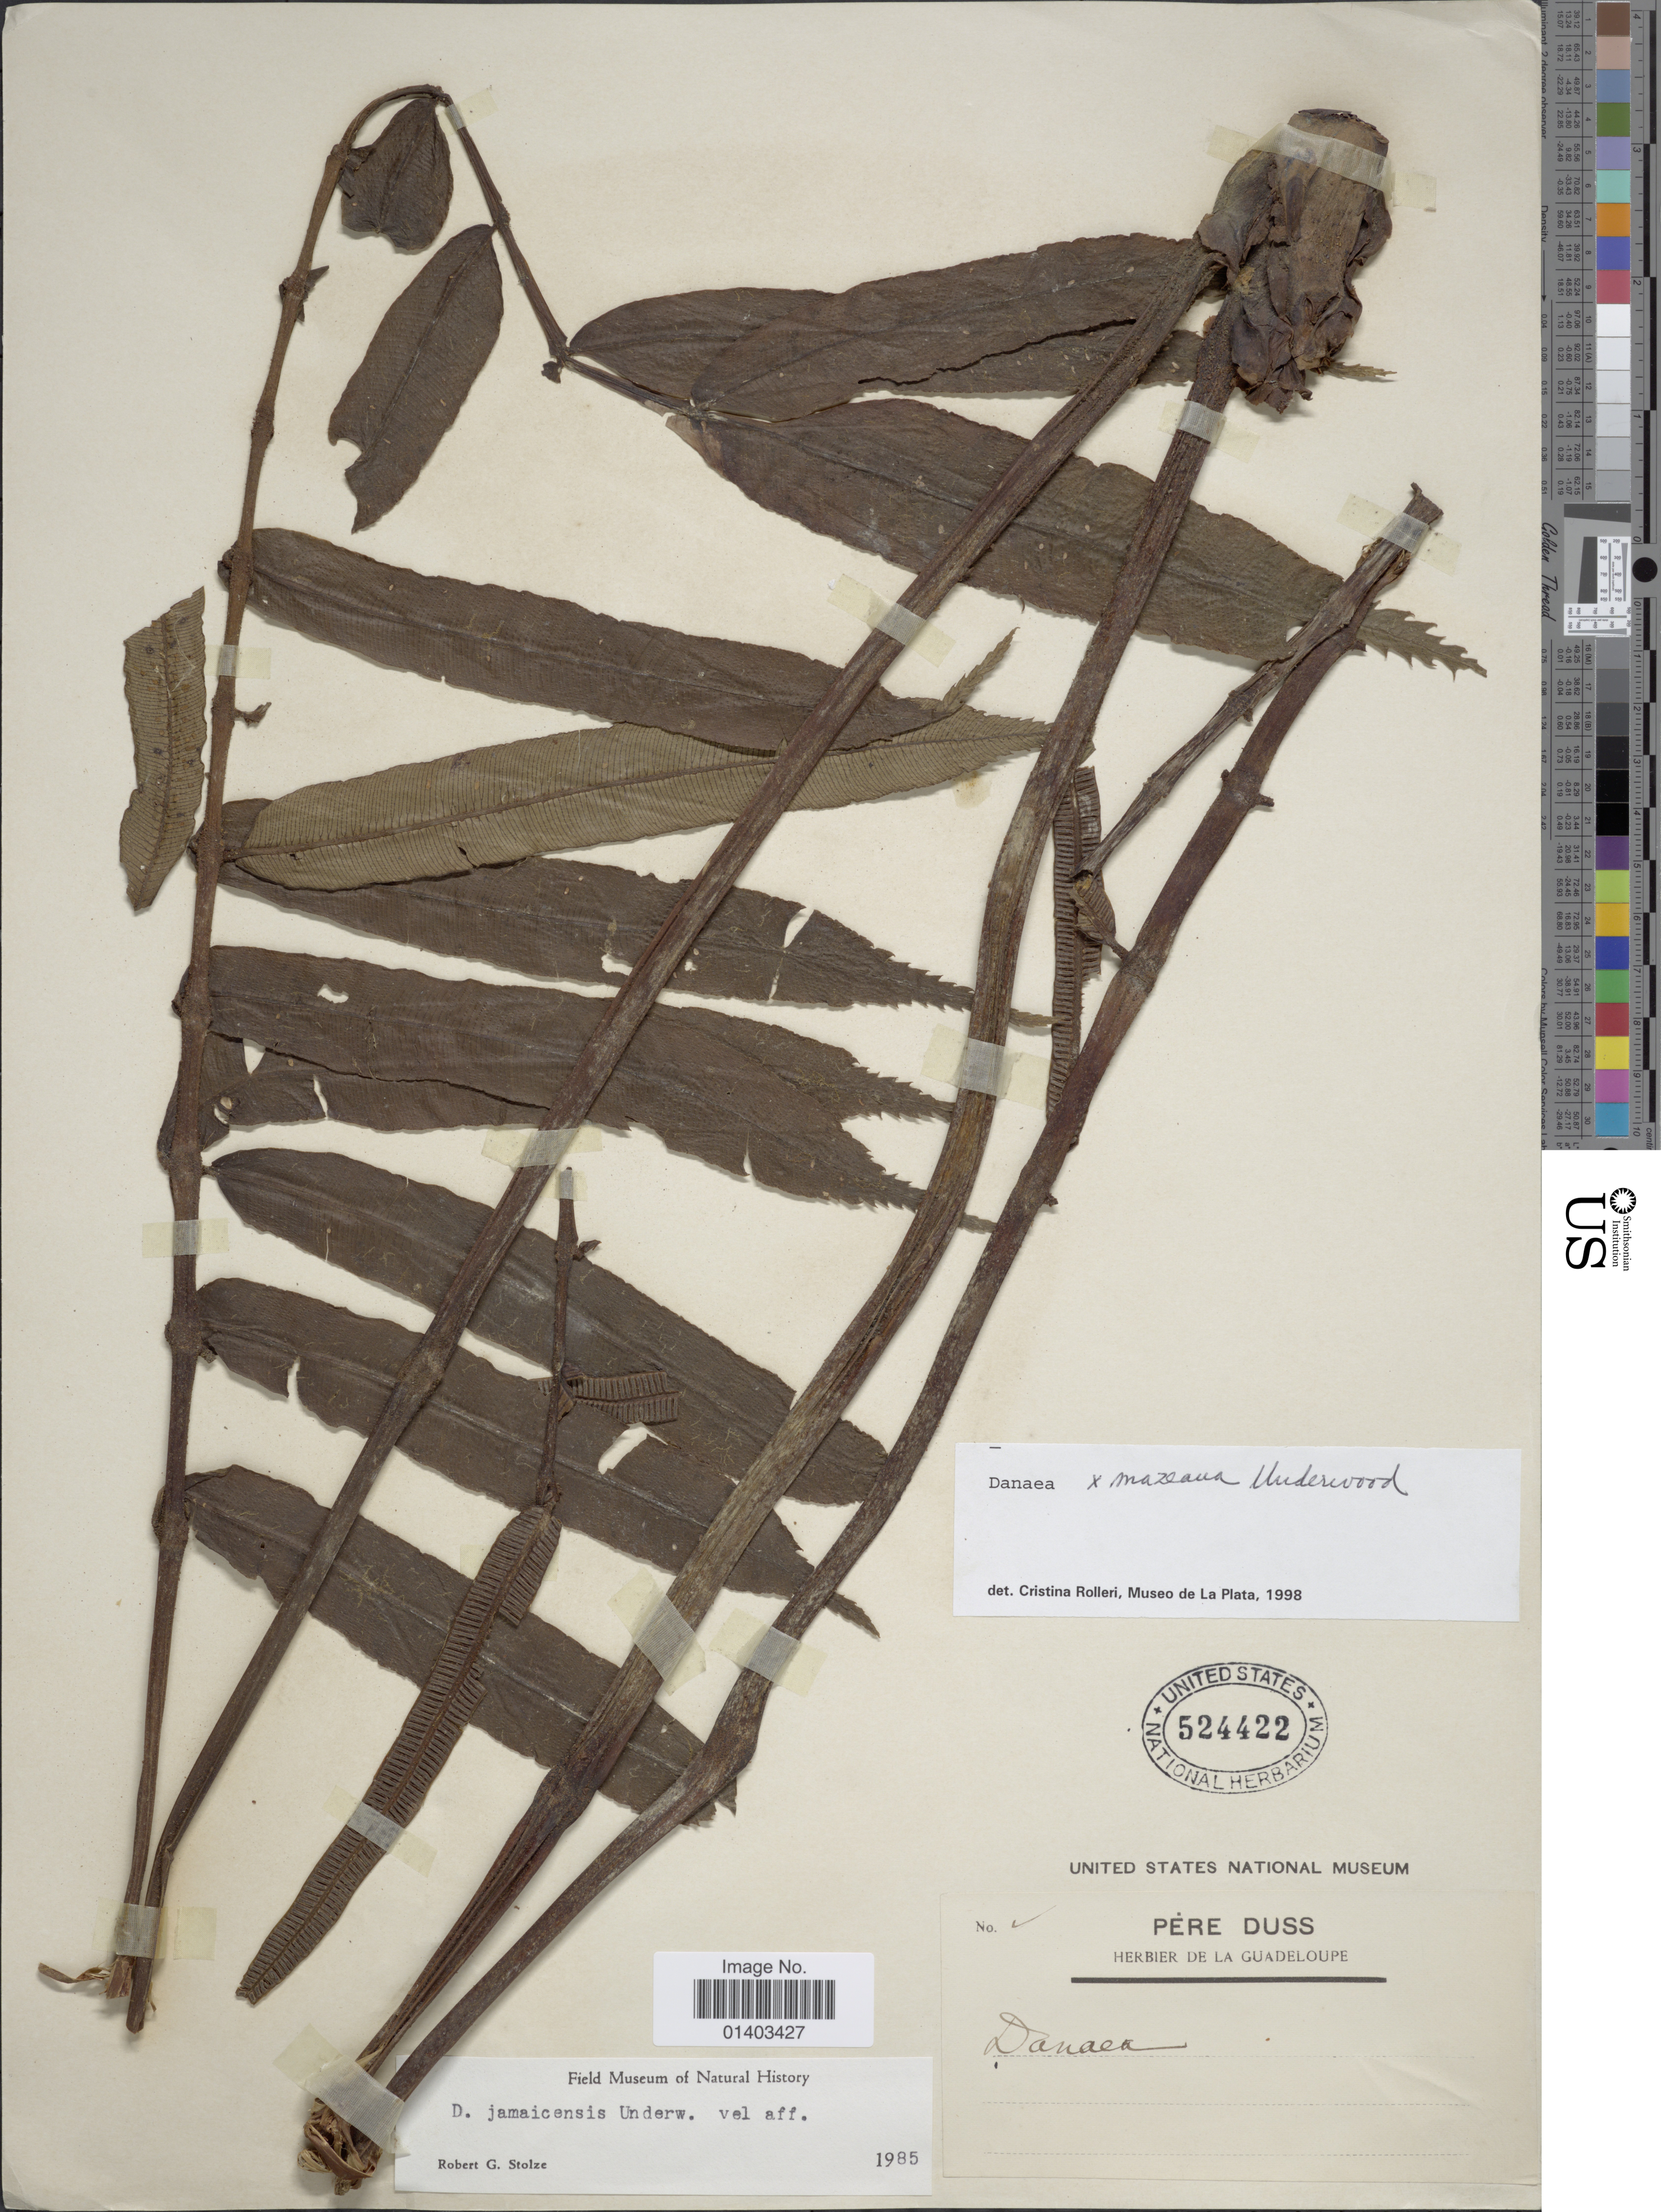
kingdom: Plantae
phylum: Tracheophyta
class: Polypodiopsida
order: Marattiales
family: Marattiaceae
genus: Danaea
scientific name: Danaea x manzeana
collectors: Père Duss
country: Guadeloupe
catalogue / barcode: US 524422